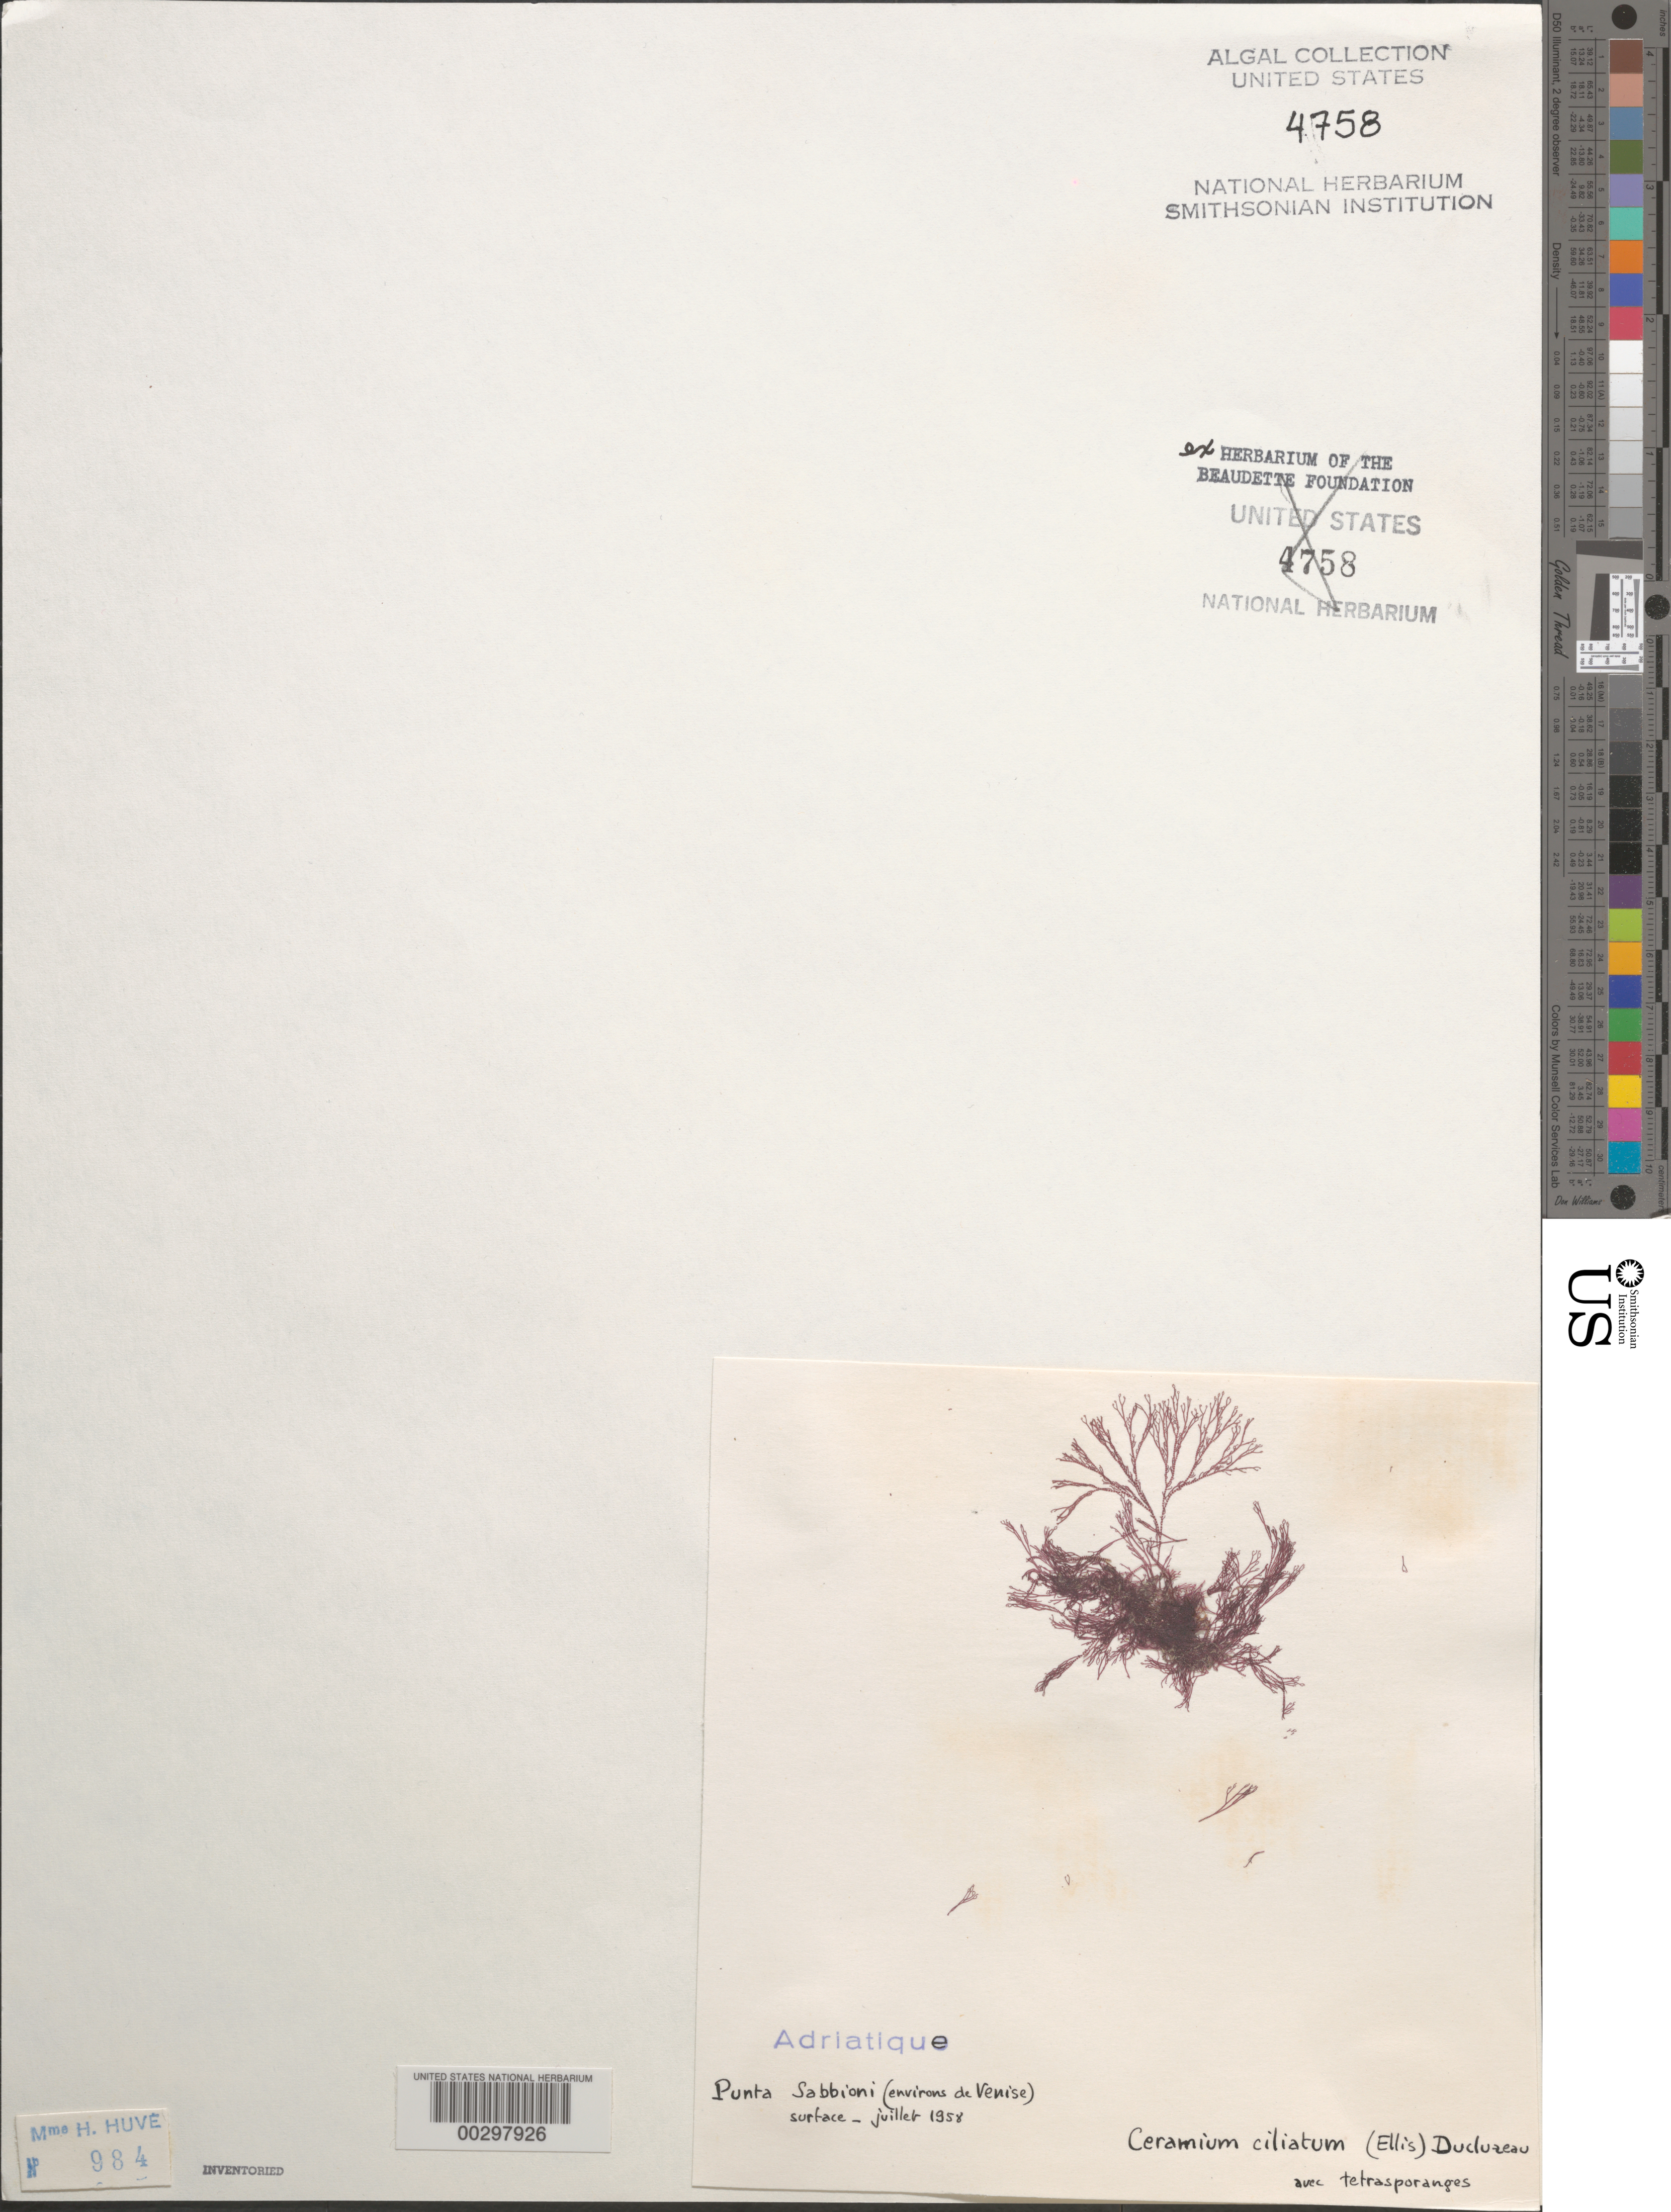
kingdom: Plantae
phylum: Rhodophyta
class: Florideophyceae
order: Ceramiales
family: Ceramiaceae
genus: Ceramium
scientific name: Ceramium ciliatum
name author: (J. Ellis) Ducluzeau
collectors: H. Huvé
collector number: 984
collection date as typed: Jul 1958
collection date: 1958-07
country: Italy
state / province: Veneto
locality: Punta sabbioni, near venice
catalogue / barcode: US 4758